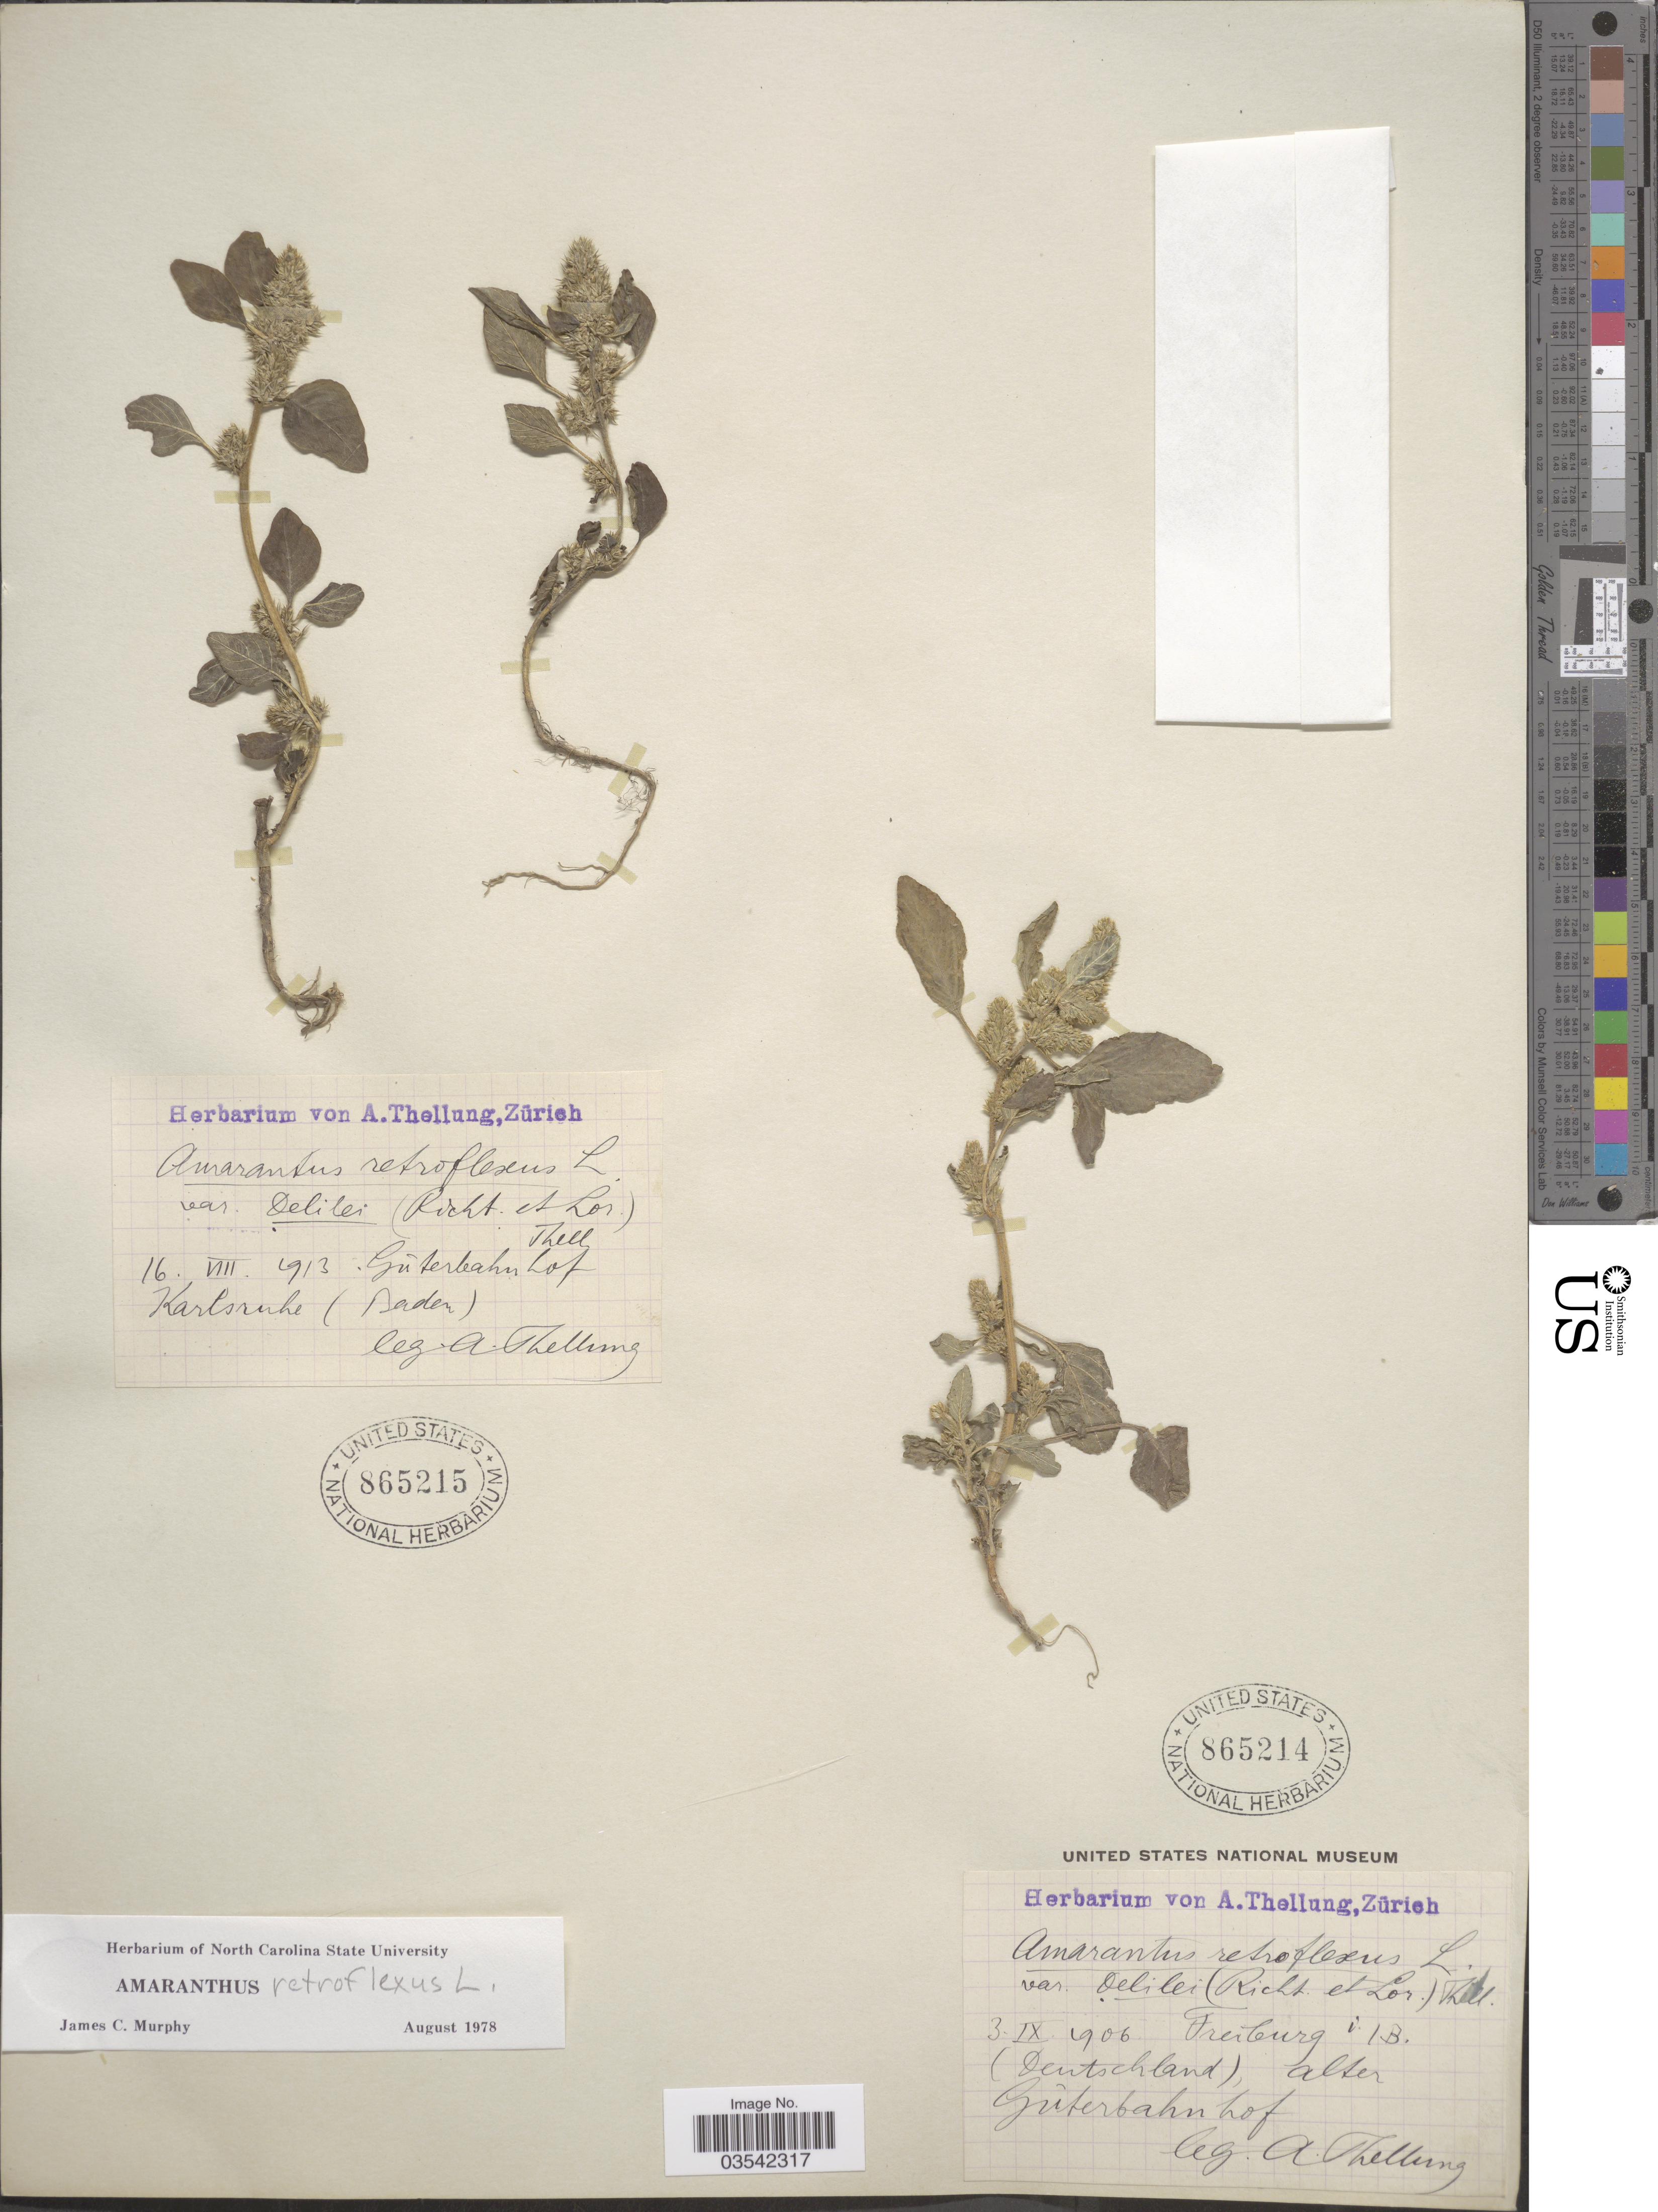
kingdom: Plantae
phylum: Tracheophyta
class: Magnoliopsida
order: Caryophyllales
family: Amaranthaceae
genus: Amaranthus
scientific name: Amaranthus retroflexus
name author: L.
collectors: A. Thellung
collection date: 1906-09-03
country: Germany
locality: Freiburg i. 1B [interpreted]. (Deutschland), alter Güterbahnhof.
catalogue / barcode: US 865214-2